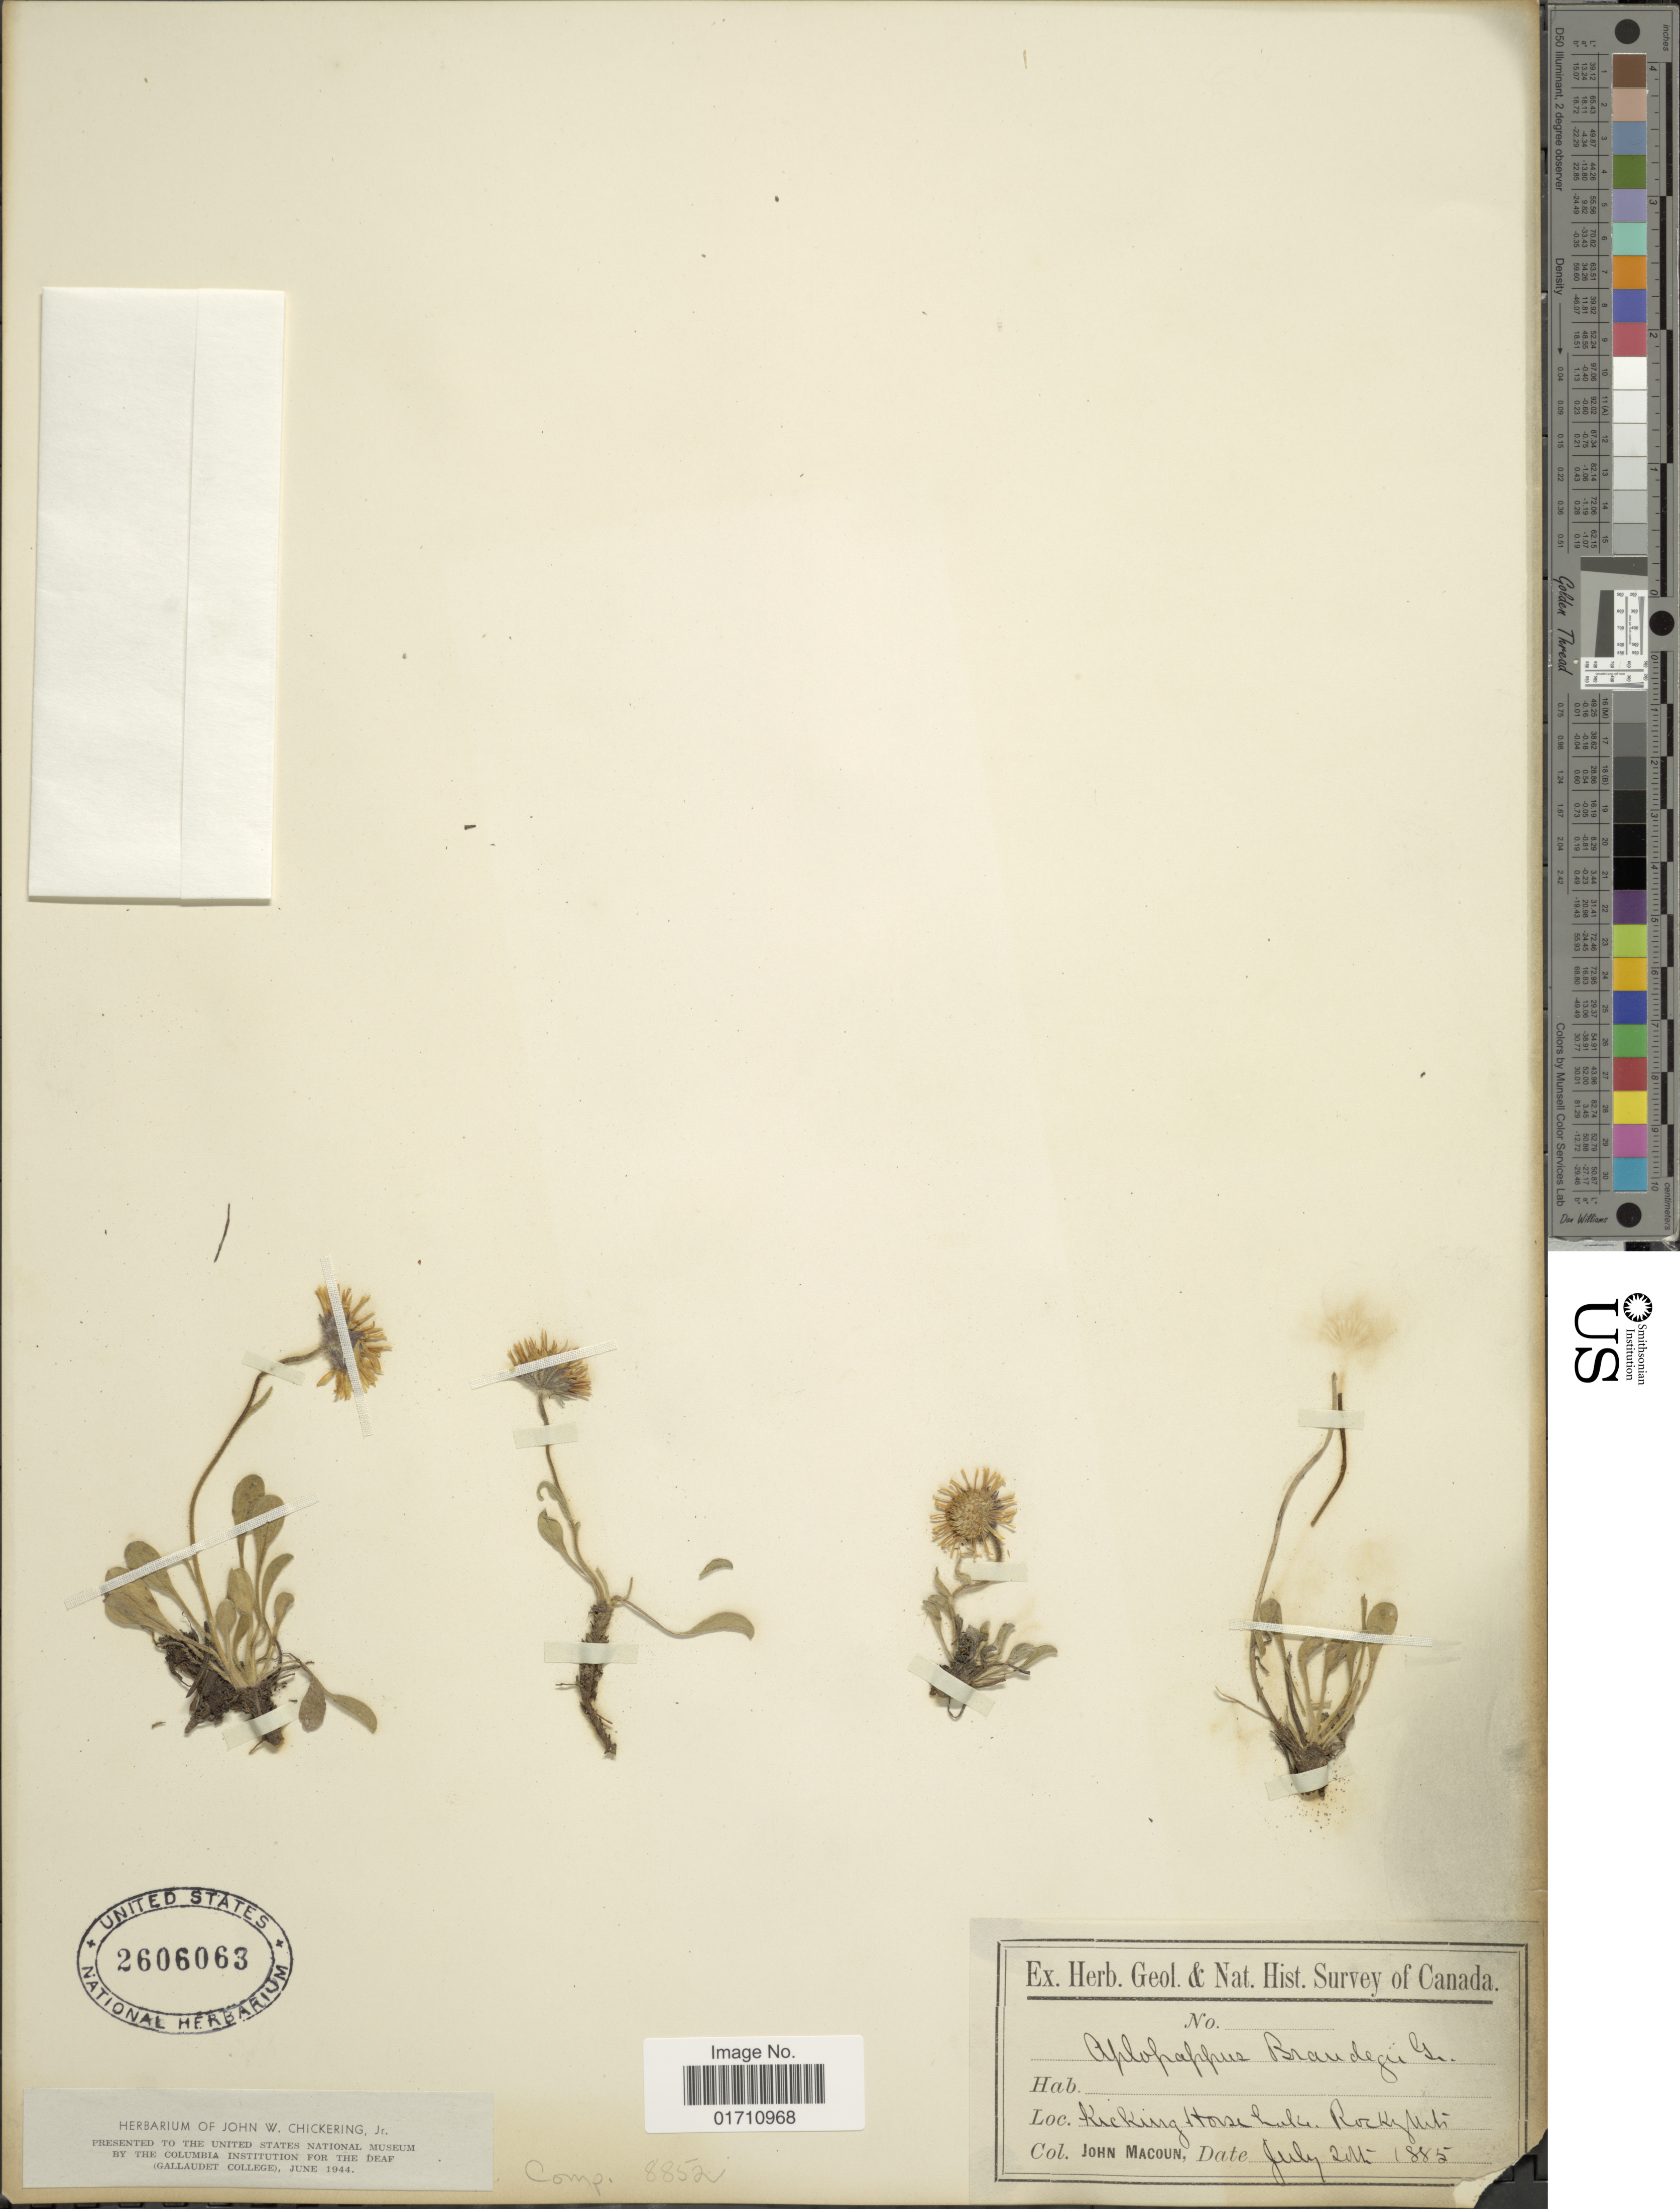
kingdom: Plantae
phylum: Tracheophyta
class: Magnoliopsida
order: Asterales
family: Asteraceae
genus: Erigeron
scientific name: Erigeron brandegeei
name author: A. Gray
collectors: J. Macoun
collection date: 1885-07-28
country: Canada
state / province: British Columbia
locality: Kicking Horse Lake, Rocky Mts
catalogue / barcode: US 2606063